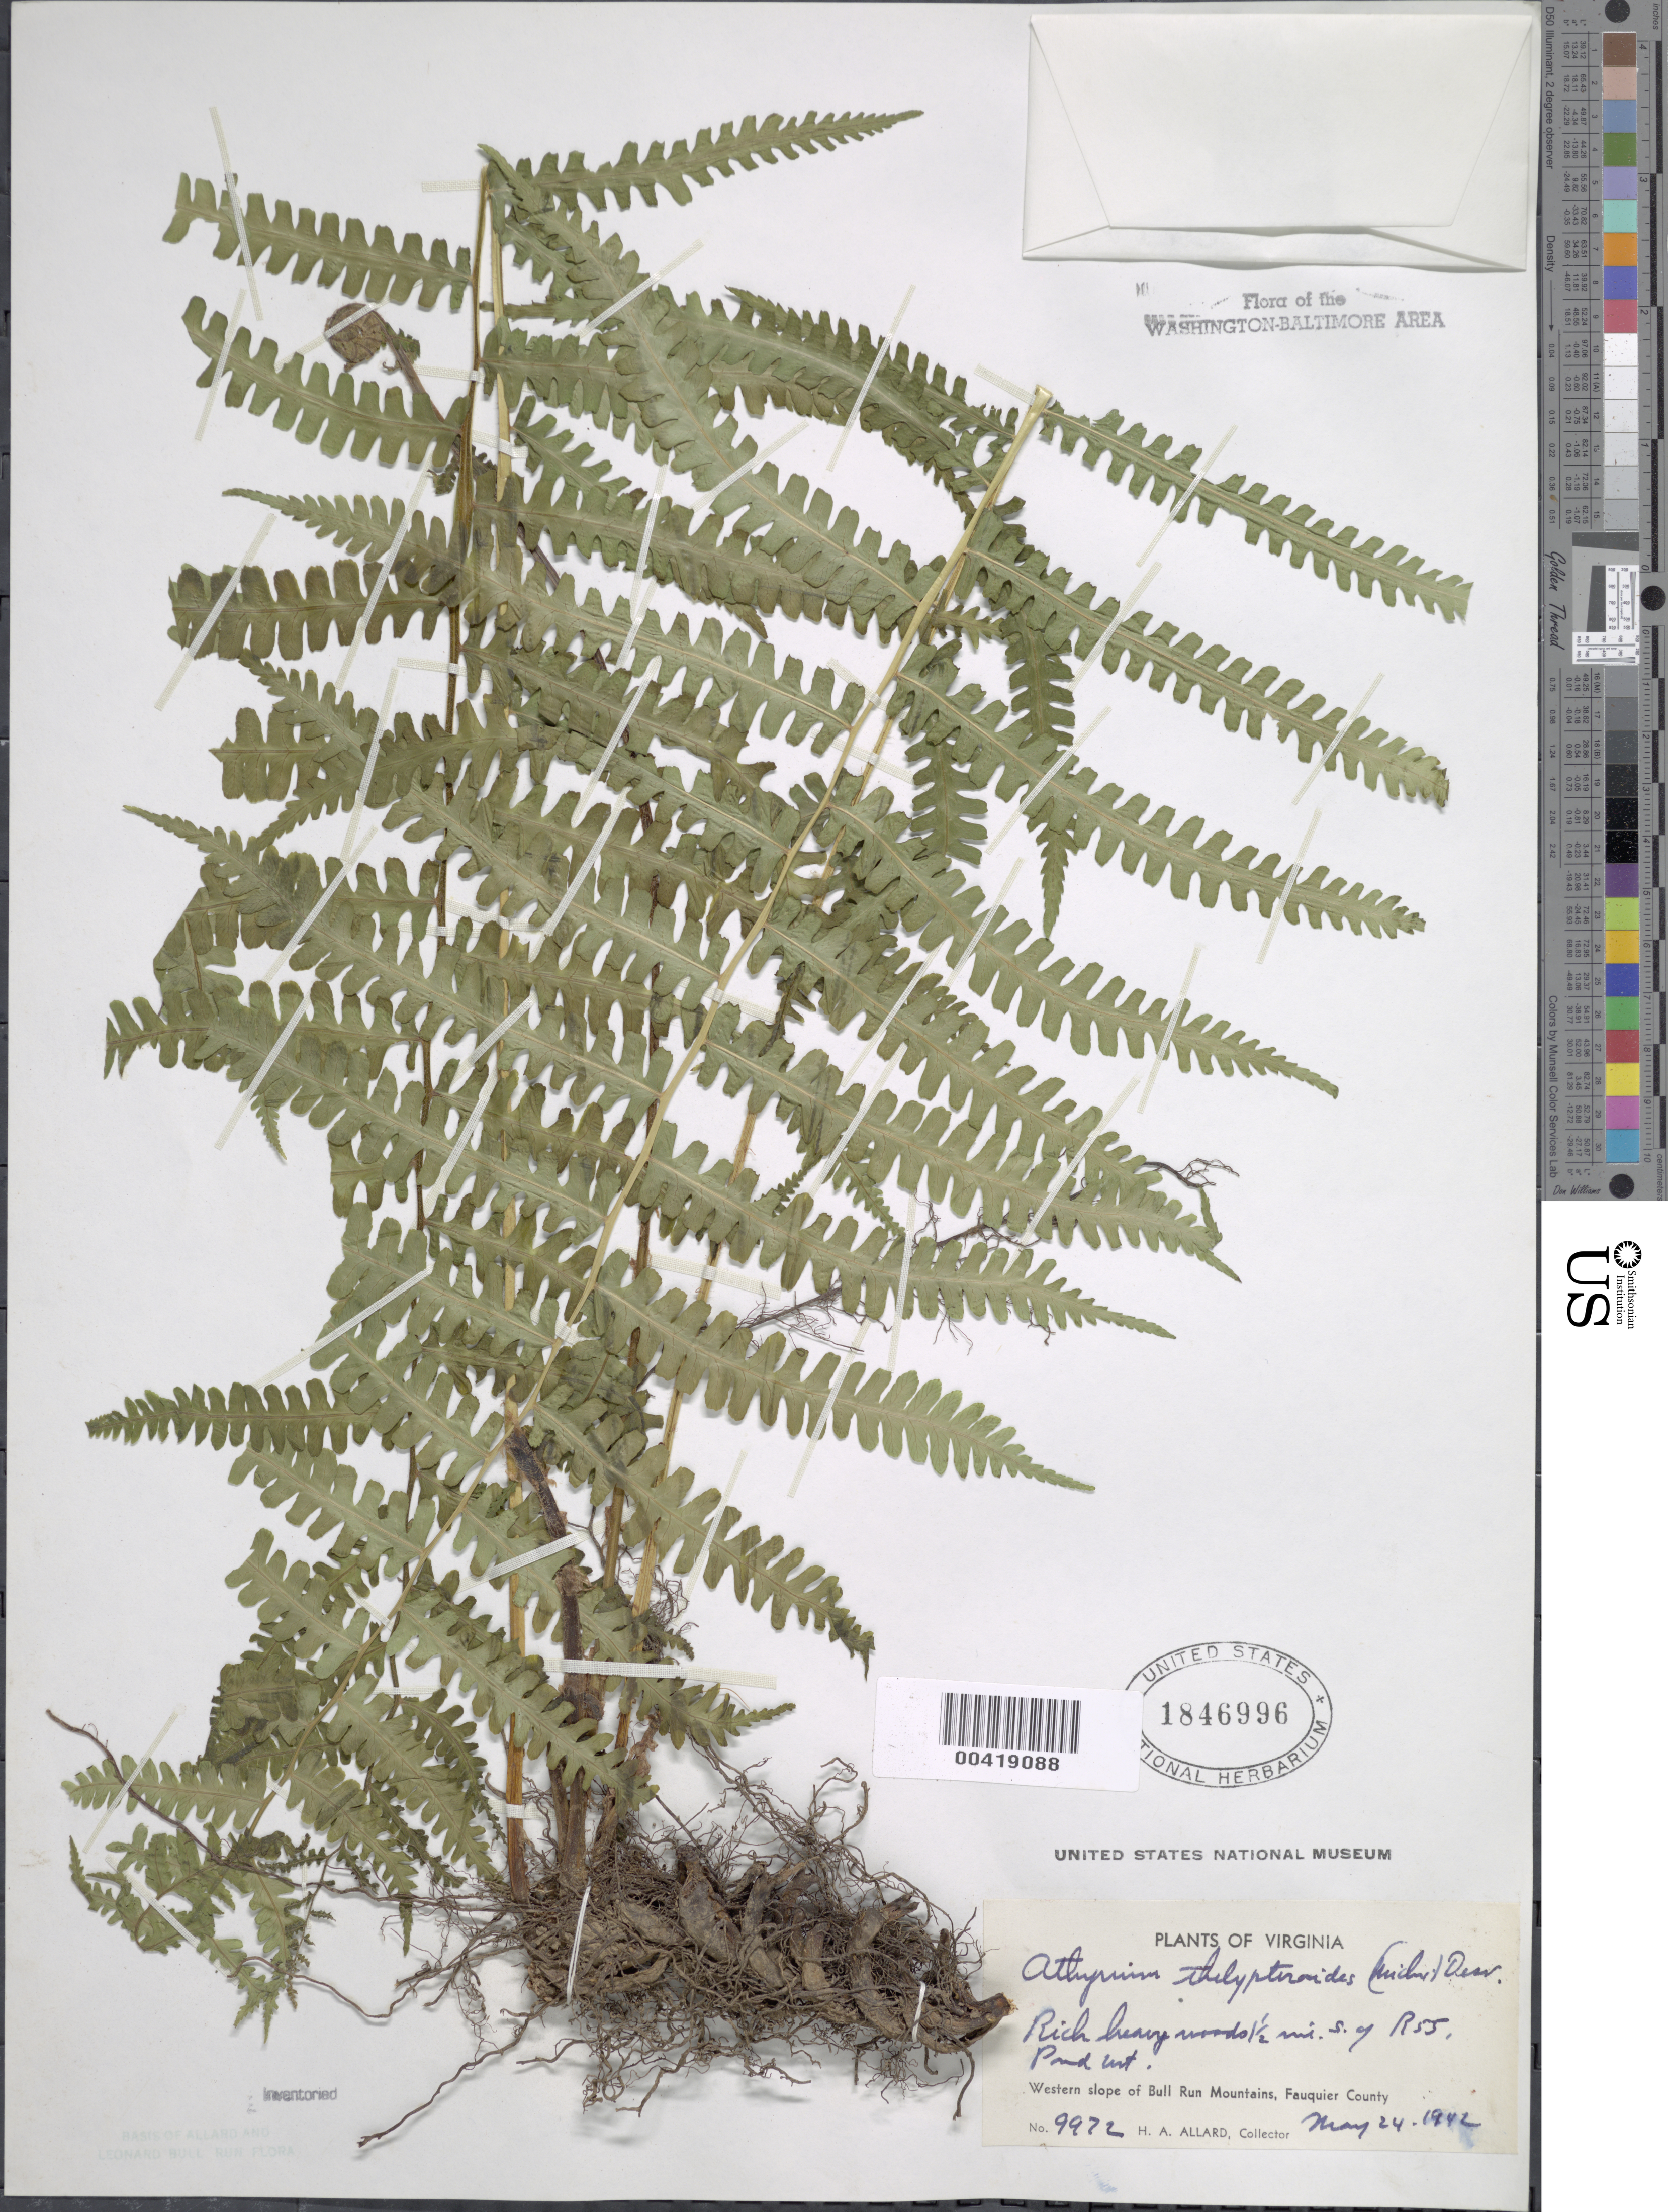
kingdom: Plantae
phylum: Tracheophyta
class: Polypodiopsida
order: Polypodiales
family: Athyriaceae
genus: Deparia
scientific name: Deparia acrostichoides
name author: (Sw.) M. Kato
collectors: H. A. Allard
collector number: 9972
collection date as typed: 24 May 1942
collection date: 1942-05-24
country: United States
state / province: Virginia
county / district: Fauquier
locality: S of Route 55, Pond Mountain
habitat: Rich heavy woods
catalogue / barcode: US 1846996